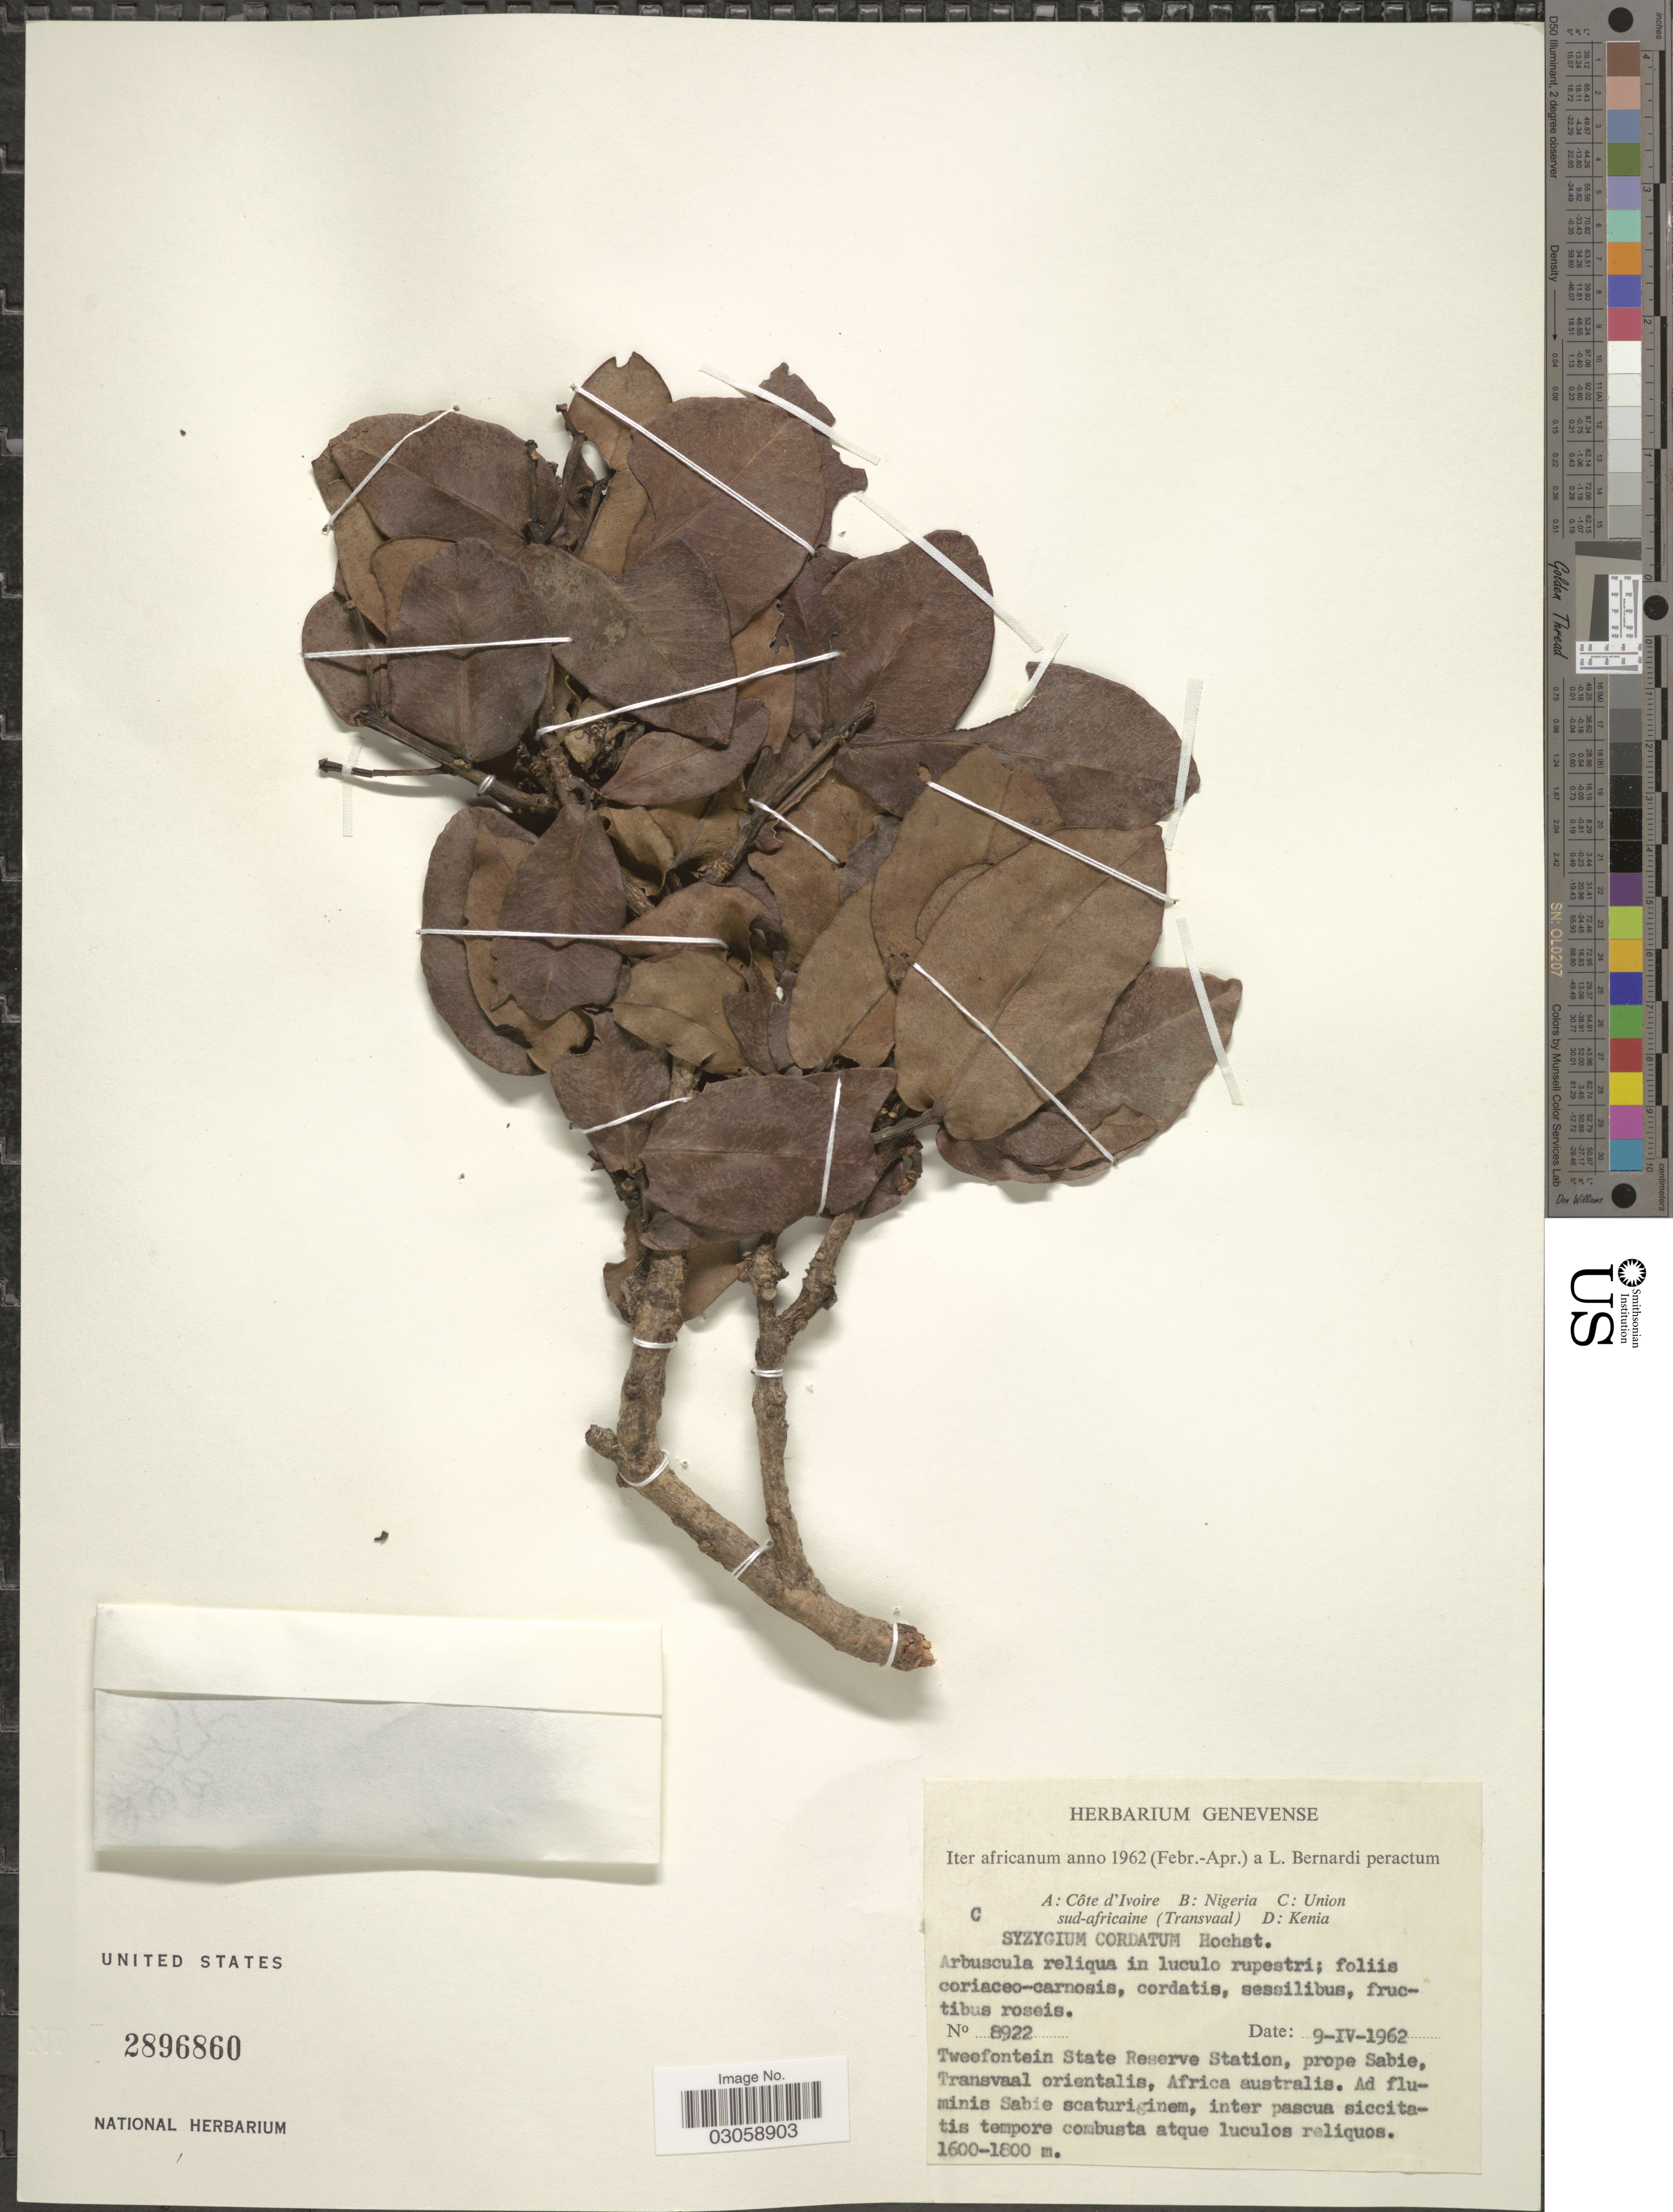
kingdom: Plantae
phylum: Tracheophyta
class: Magnoliopsida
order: Myrtales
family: Myrtaceae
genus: Syzygium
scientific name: Syzygium cordatum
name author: Hochst. ex Krauss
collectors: L. Bernardi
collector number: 8922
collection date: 1962-04-09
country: South Africa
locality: C: Union sud-africaine (Transvaal), Tweefontein State Reserve Station, prope Sabie, Transvaal orientalis, Africa australis.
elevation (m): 1600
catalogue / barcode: US 2896860